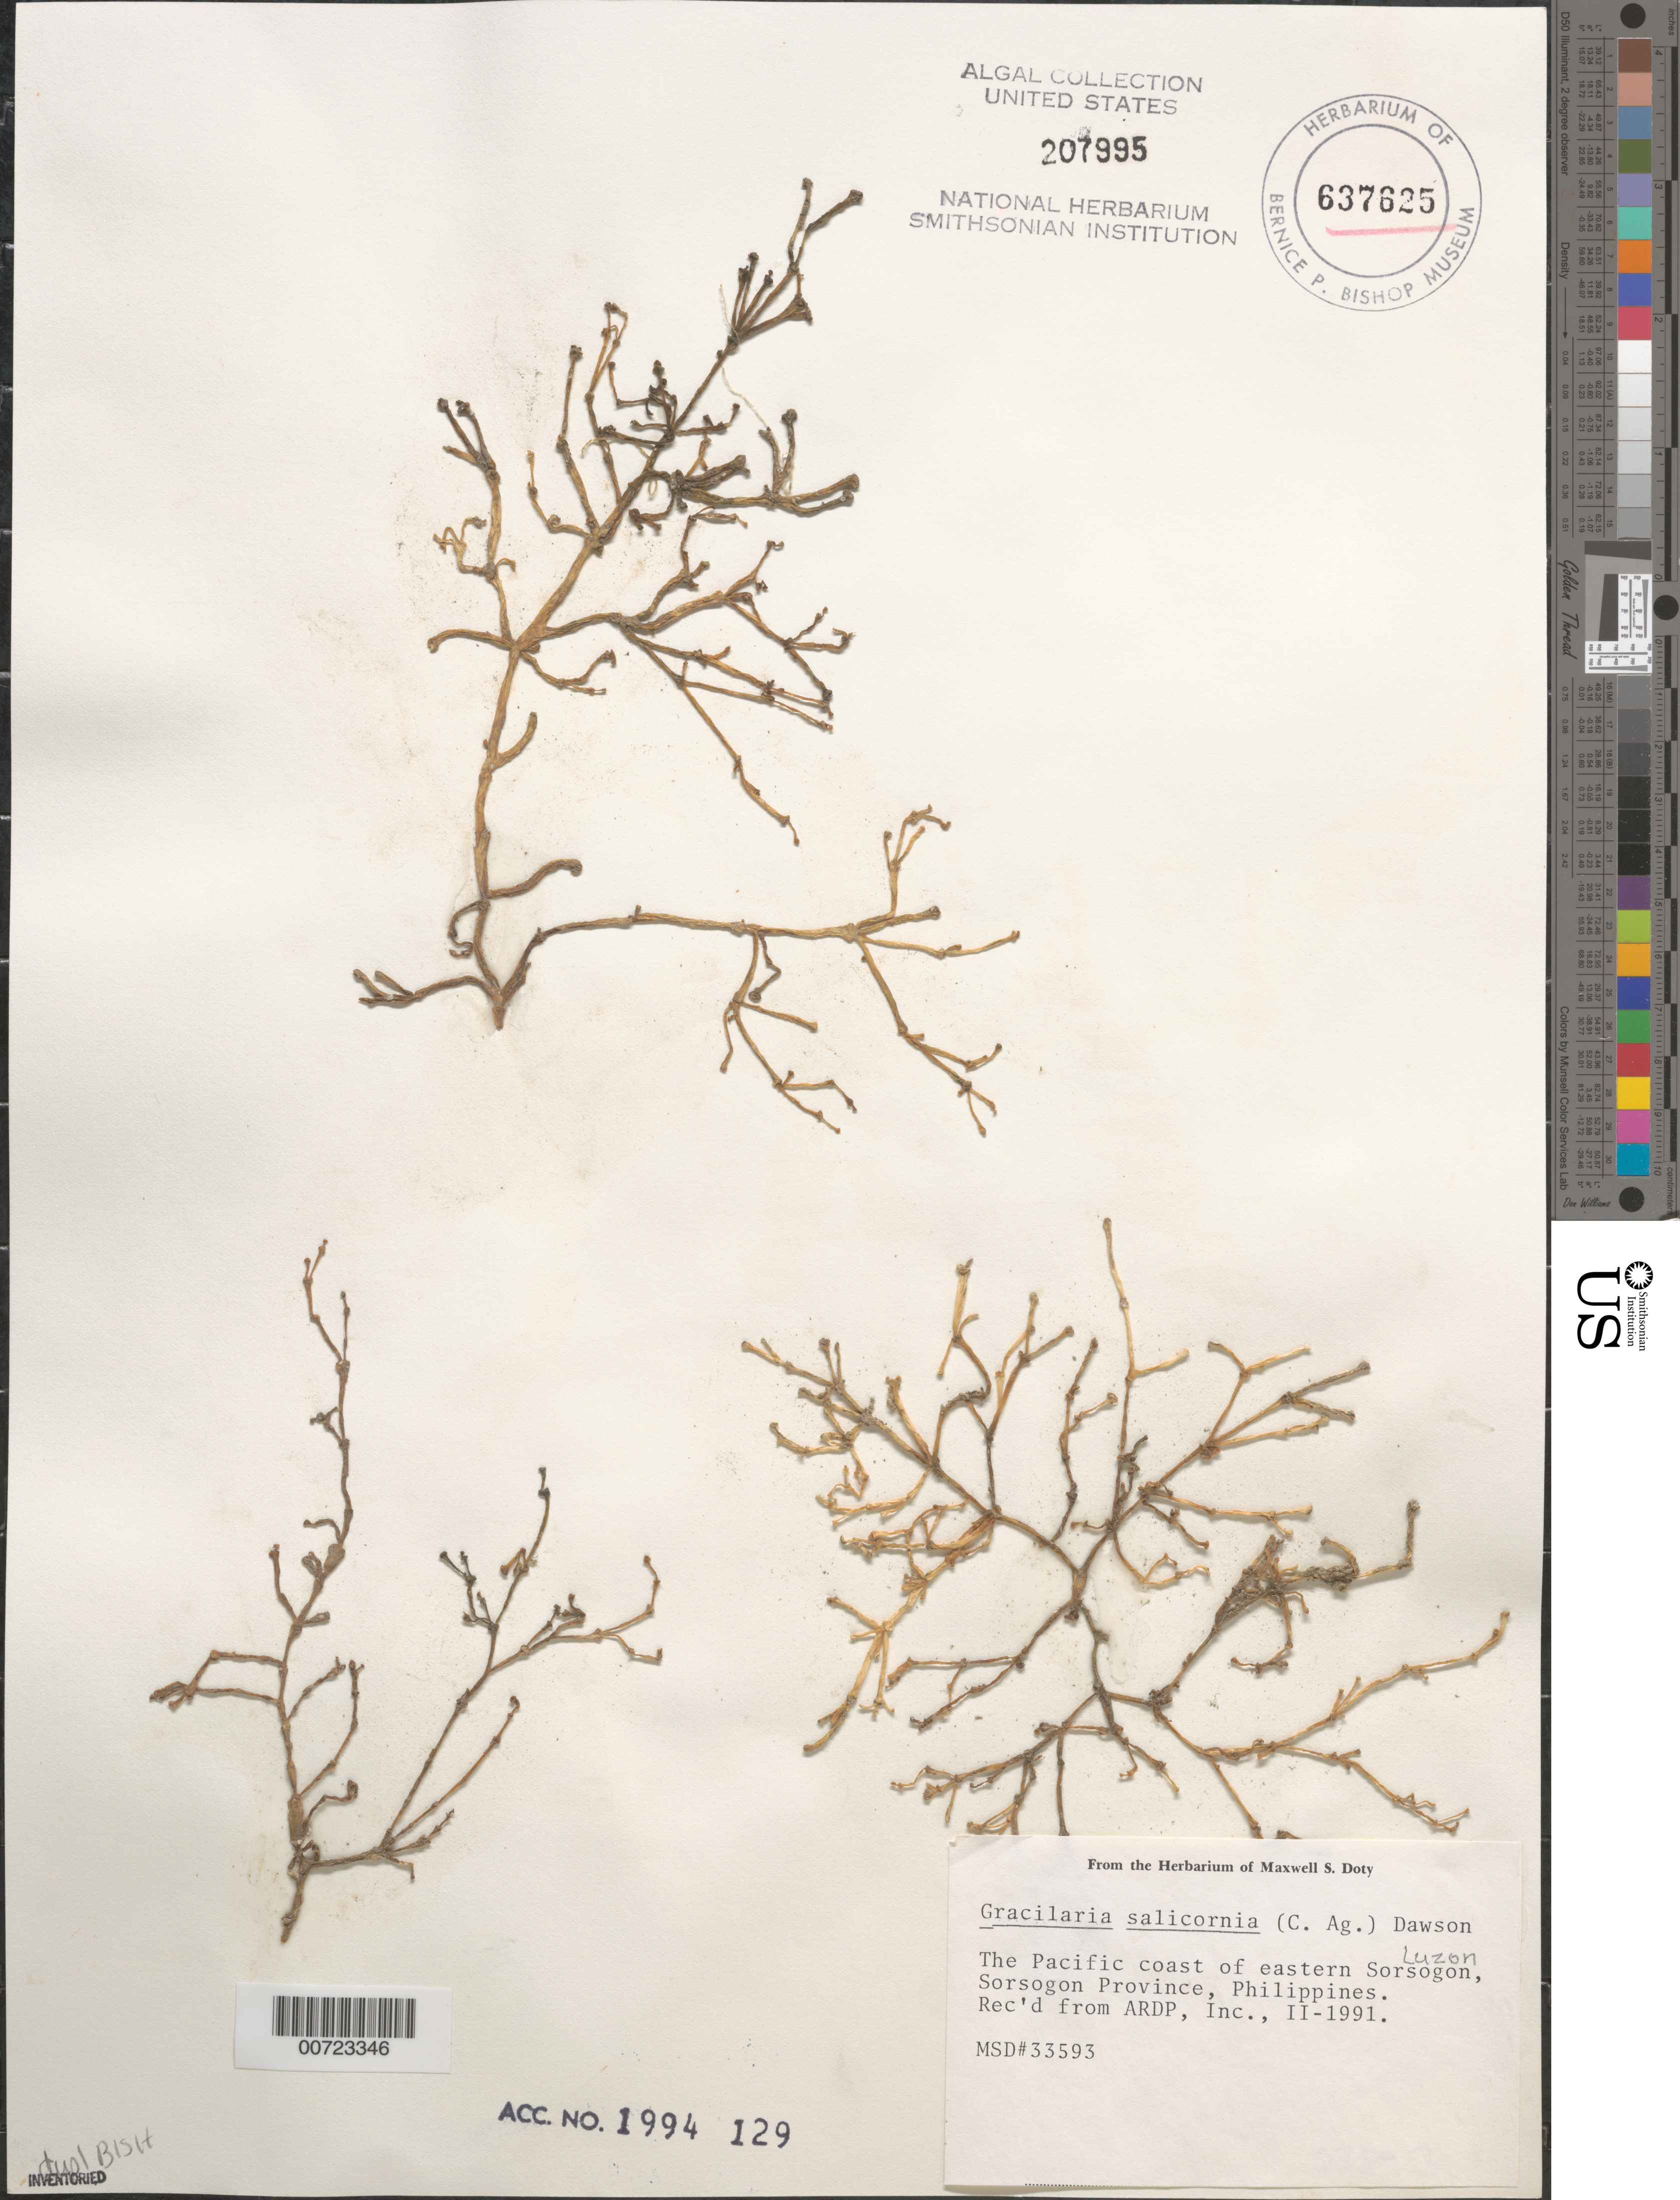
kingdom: Plantae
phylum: Rhodophyta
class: Florideophyceae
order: Gracilariales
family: Gracilariaceae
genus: Gracilaria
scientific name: Gracilaria salicornia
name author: (C. Agardh) E.Y. Dawson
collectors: ARDP Inc.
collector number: MSD 33593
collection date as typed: Feb 1991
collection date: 1991-02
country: Philippines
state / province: Bicol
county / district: Sorsogon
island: Luzon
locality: Pacific Ocean coast of eastern Sorsogon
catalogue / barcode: US 207995